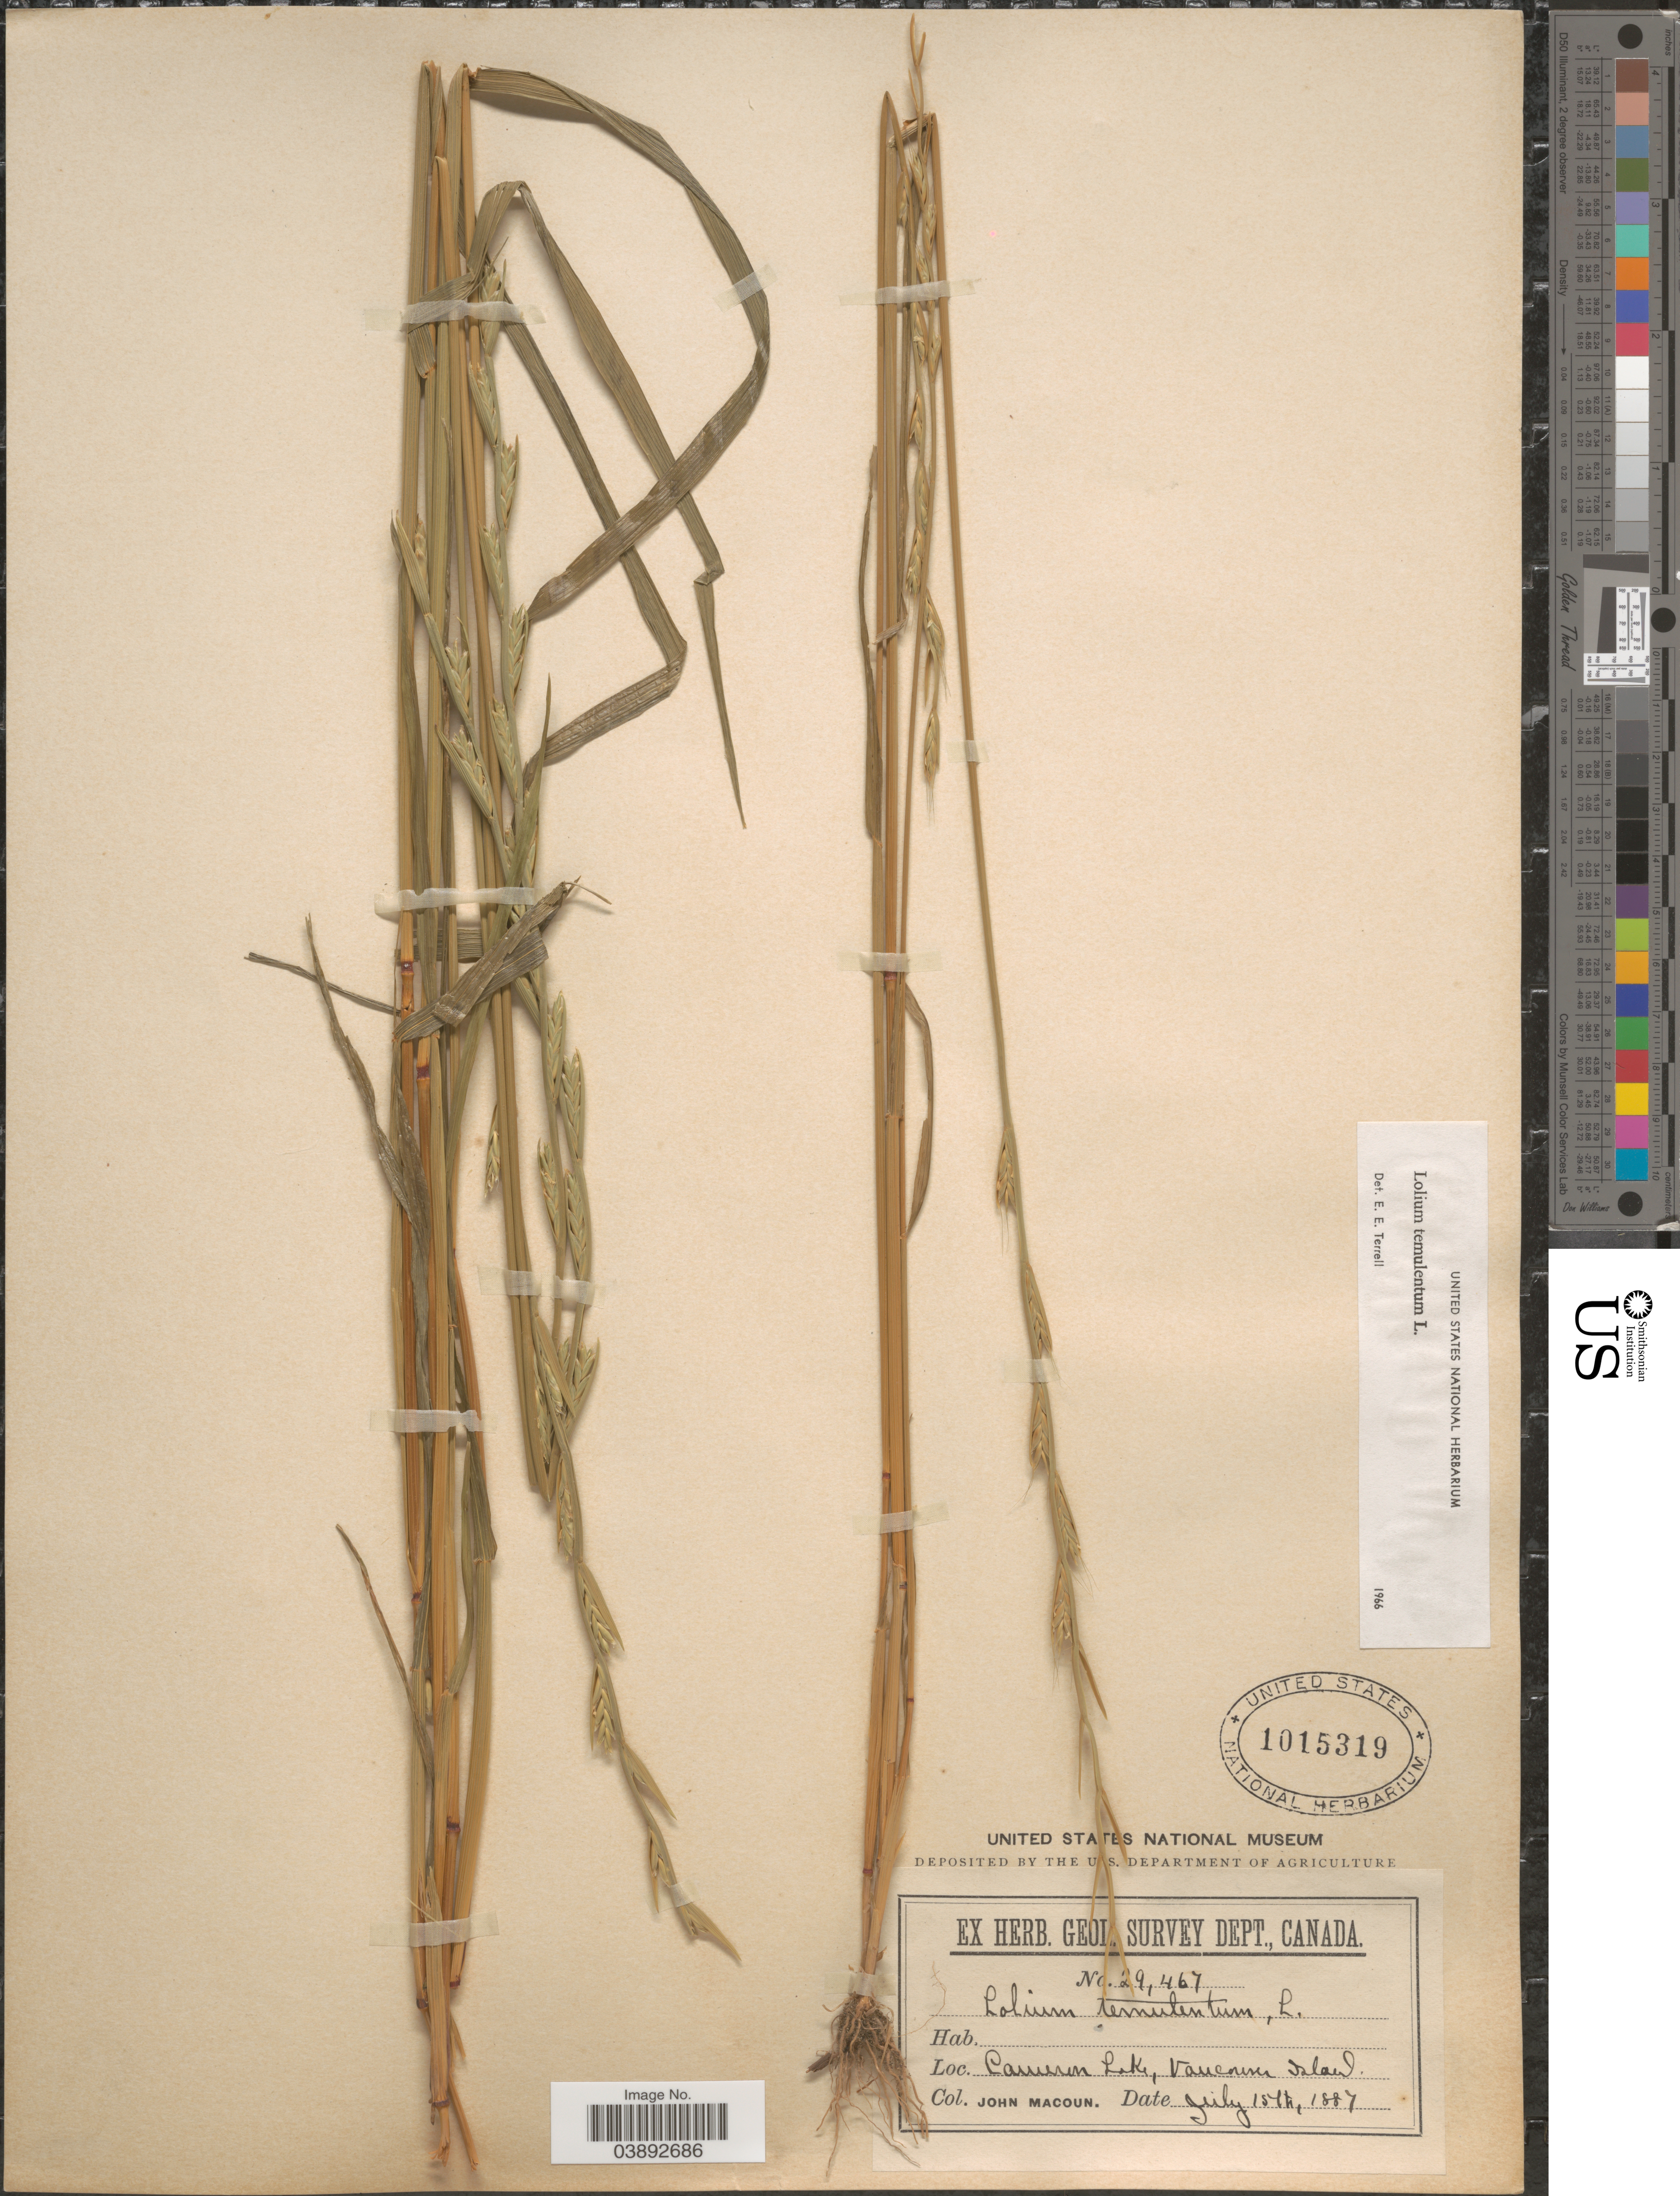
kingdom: Plantae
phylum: Tracheophyta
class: Liliopsida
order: Poales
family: Poaceae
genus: Lolium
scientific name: Lolium temulentum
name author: L.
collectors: J. Macoun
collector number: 29467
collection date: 1887-07-15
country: Canada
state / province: British Columbia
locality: Cameron Lake, Vancouver Island.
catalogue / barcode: US 1015319